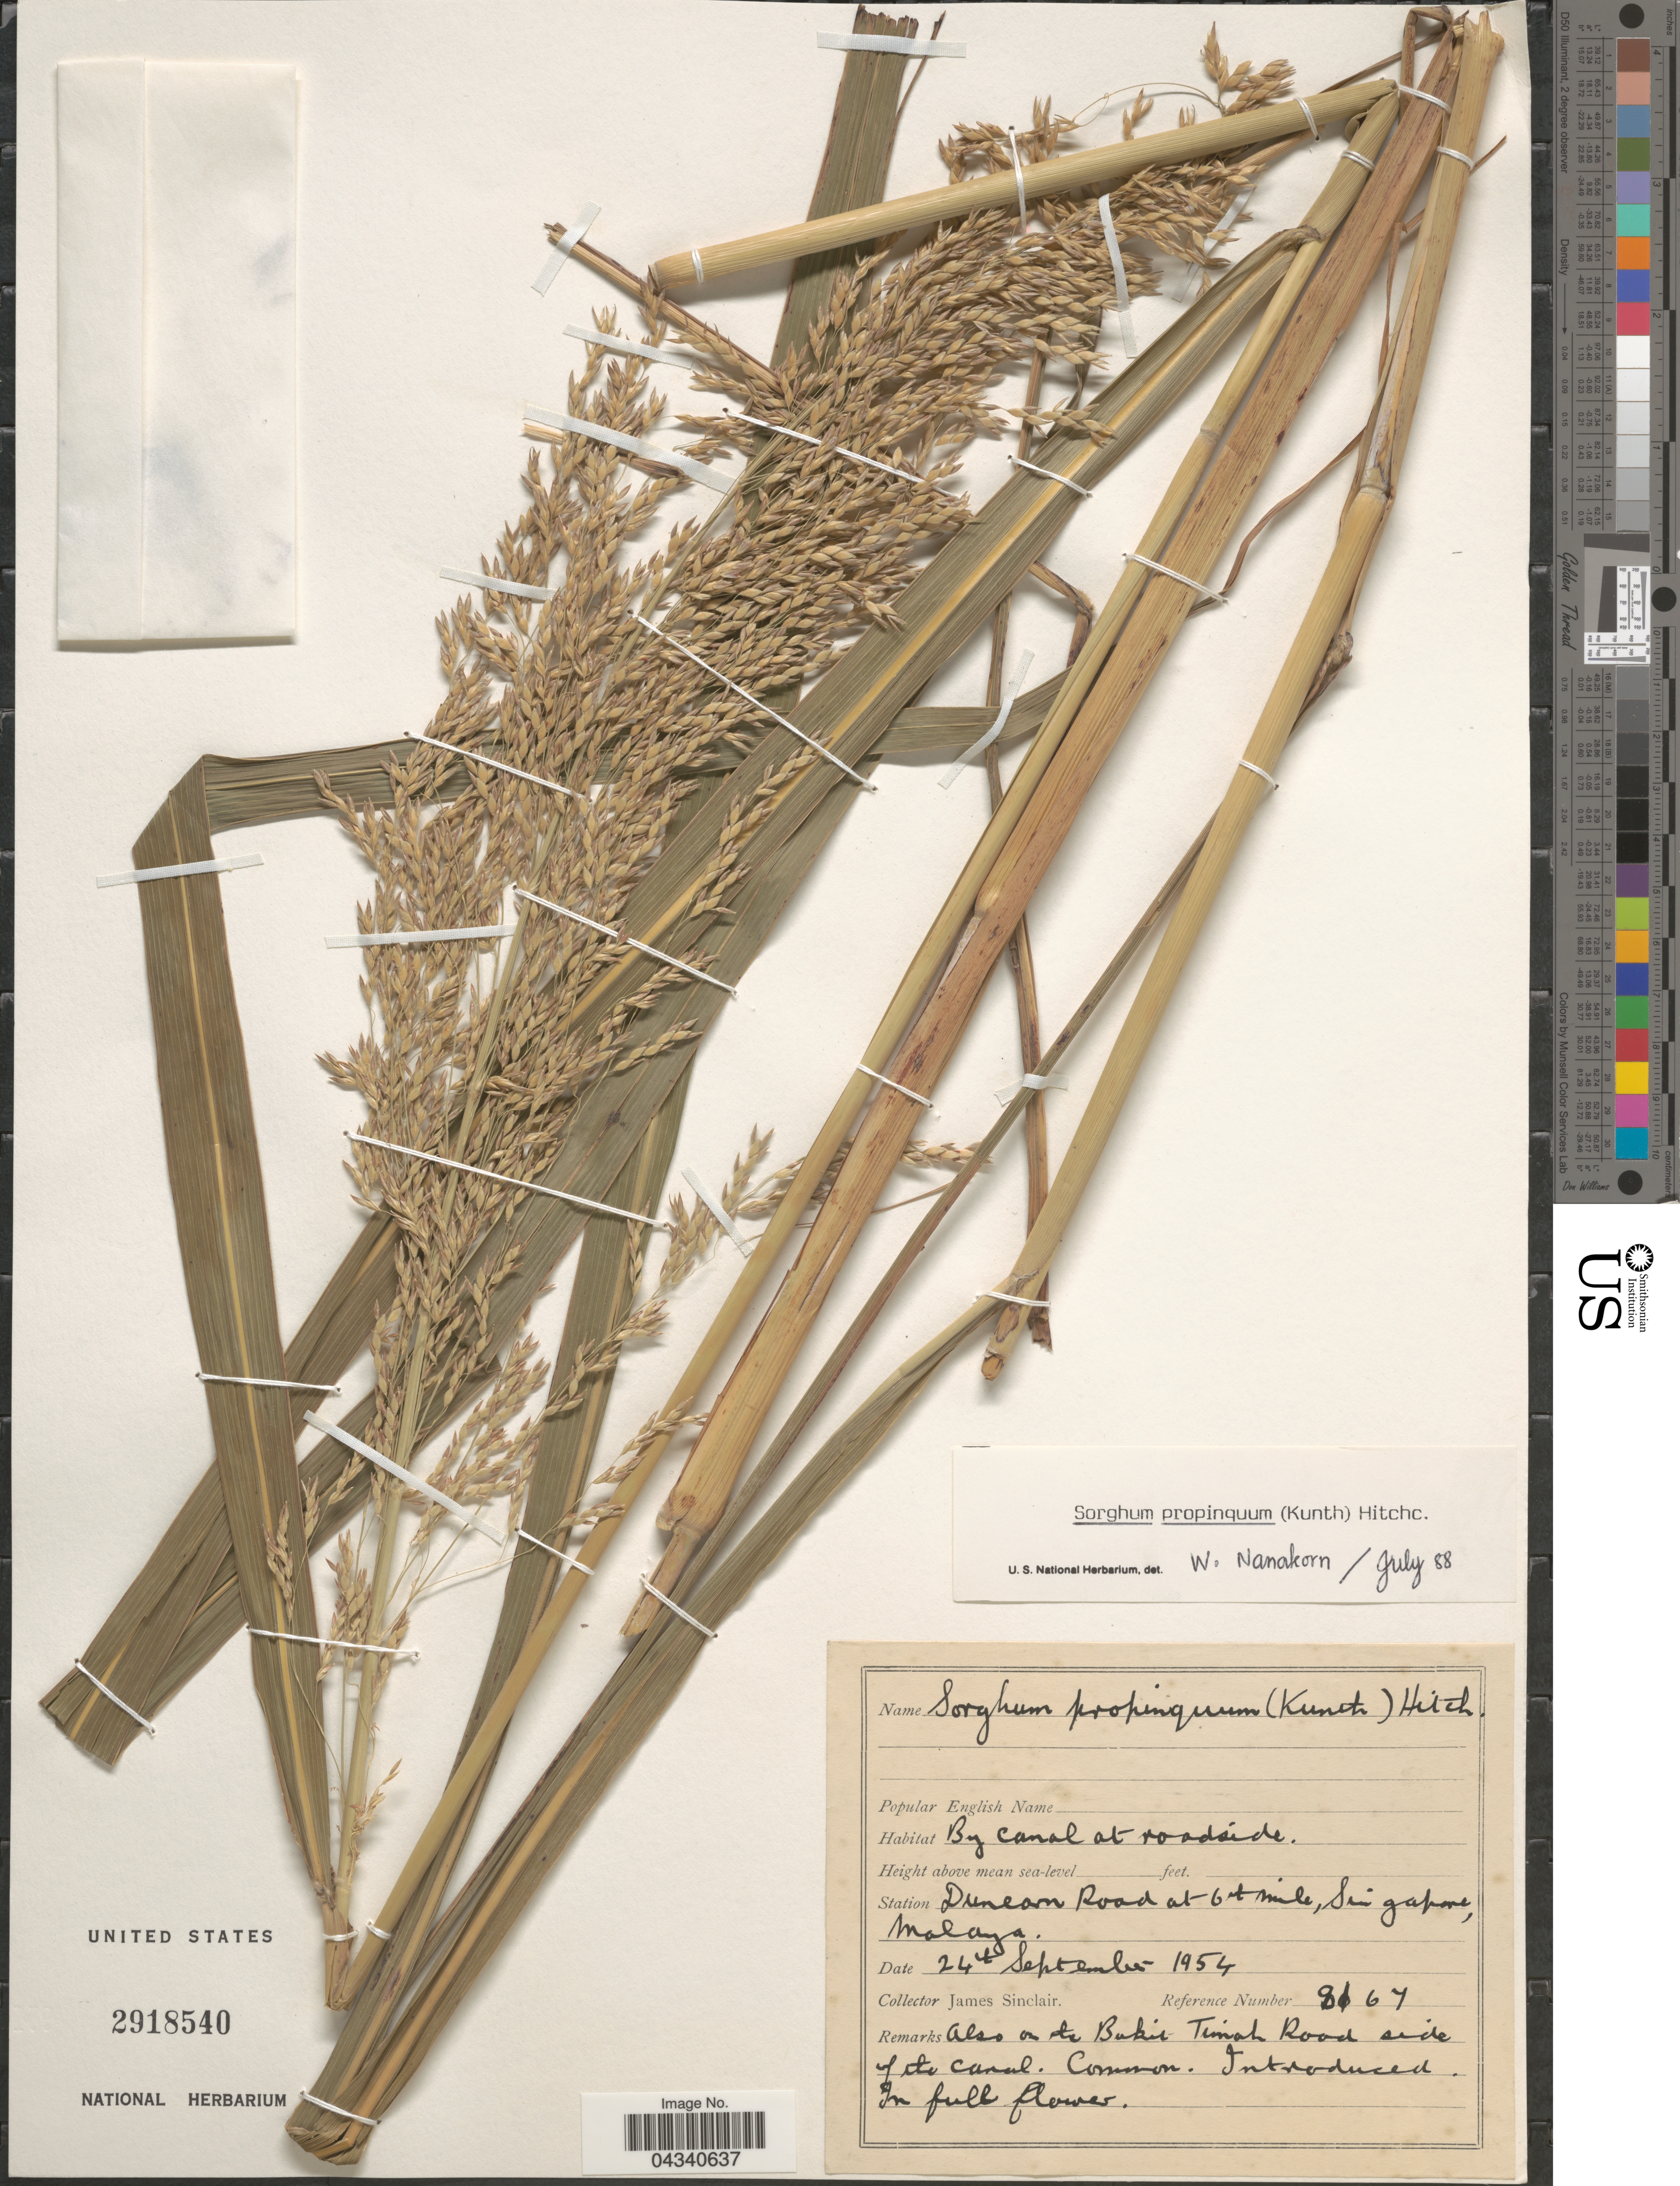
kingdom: Plantae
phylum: Tracheophyta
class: Liliopsida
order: Poales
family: Poaceae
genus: Sorghum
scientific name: Sorghum propinquum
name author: (Kunth) Hitchc.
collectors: J. Sinclair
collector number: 8167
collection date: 1954-09-24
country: Singapore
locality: Dunean Road at 6th mile, Malaya. Also on the Bukit Timah Road side of the canal.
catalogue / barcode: US 2918540